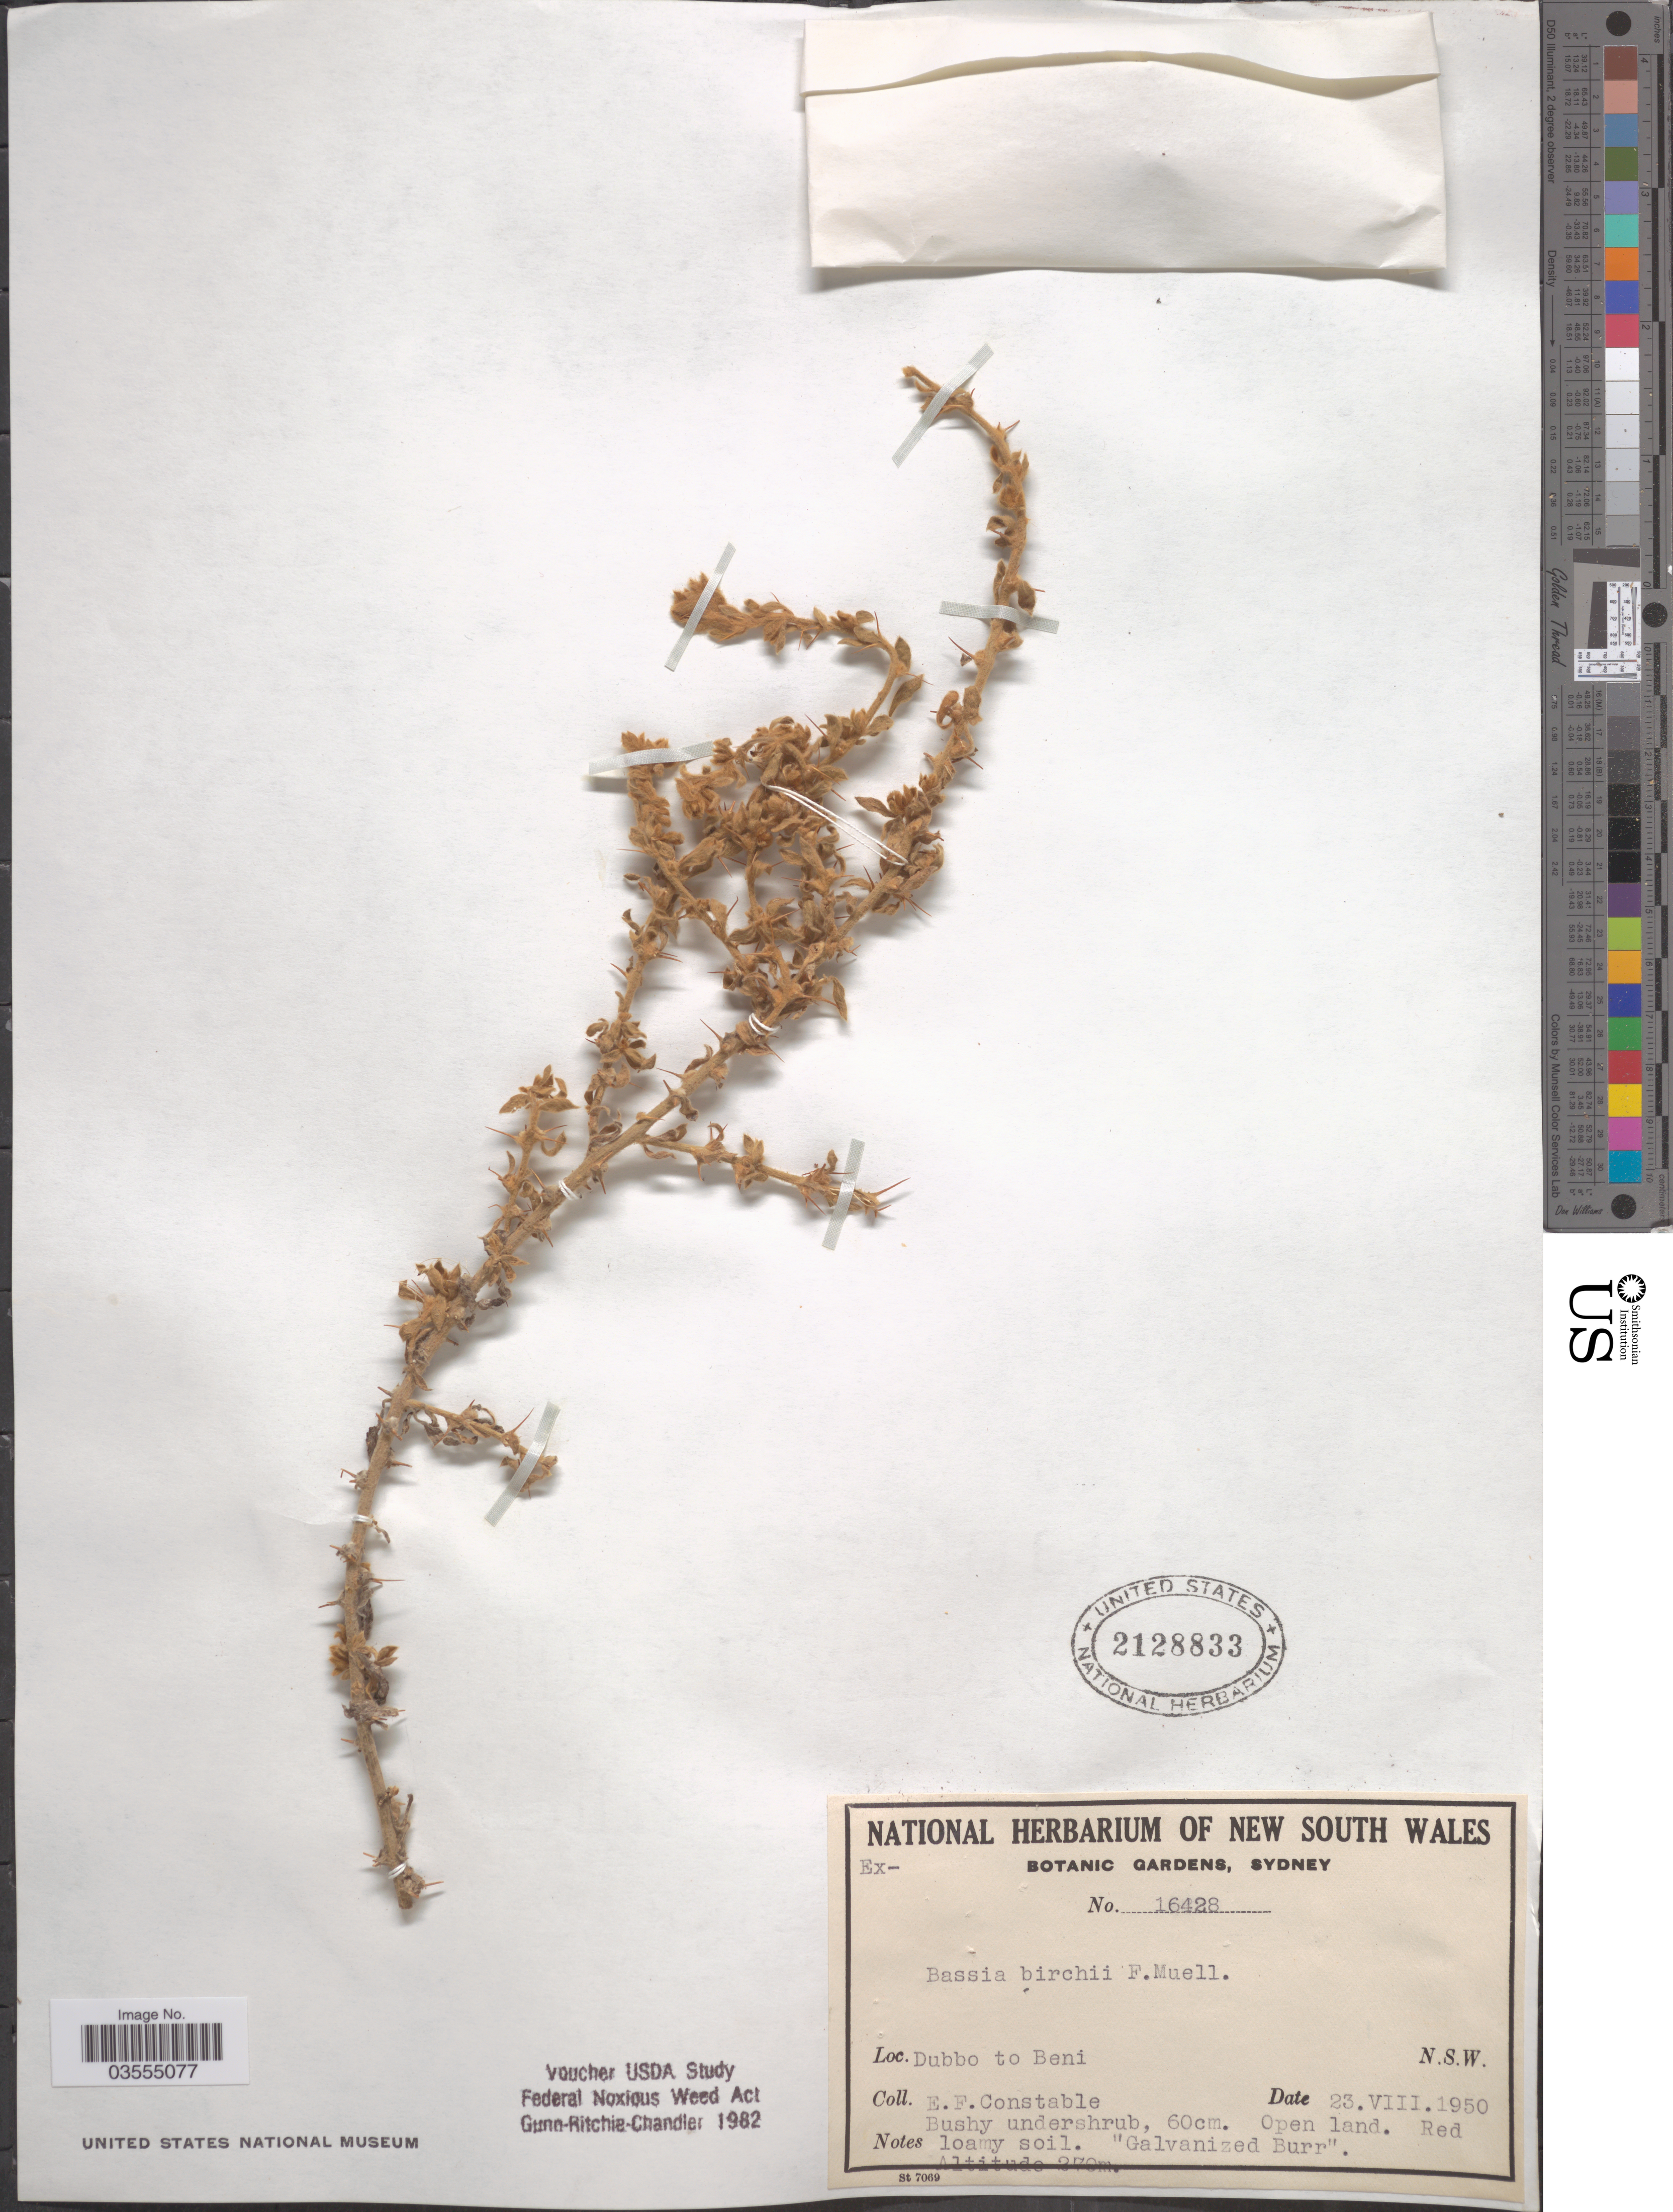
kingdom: Plantae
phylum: Tracheophyta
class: Magnoliopsida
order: Caryophyllales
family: Amaranthaceae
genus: Sclerolaena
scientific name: Sclerolaena birchii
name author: (F. Muell.) Domin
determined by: Wilson, Paul G.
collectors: E. F. Constable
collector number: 16428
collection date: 1950-08-23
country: Australia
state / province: New South Wales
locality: Dubbo to Beni.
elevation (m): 270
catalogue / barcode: US 2128833